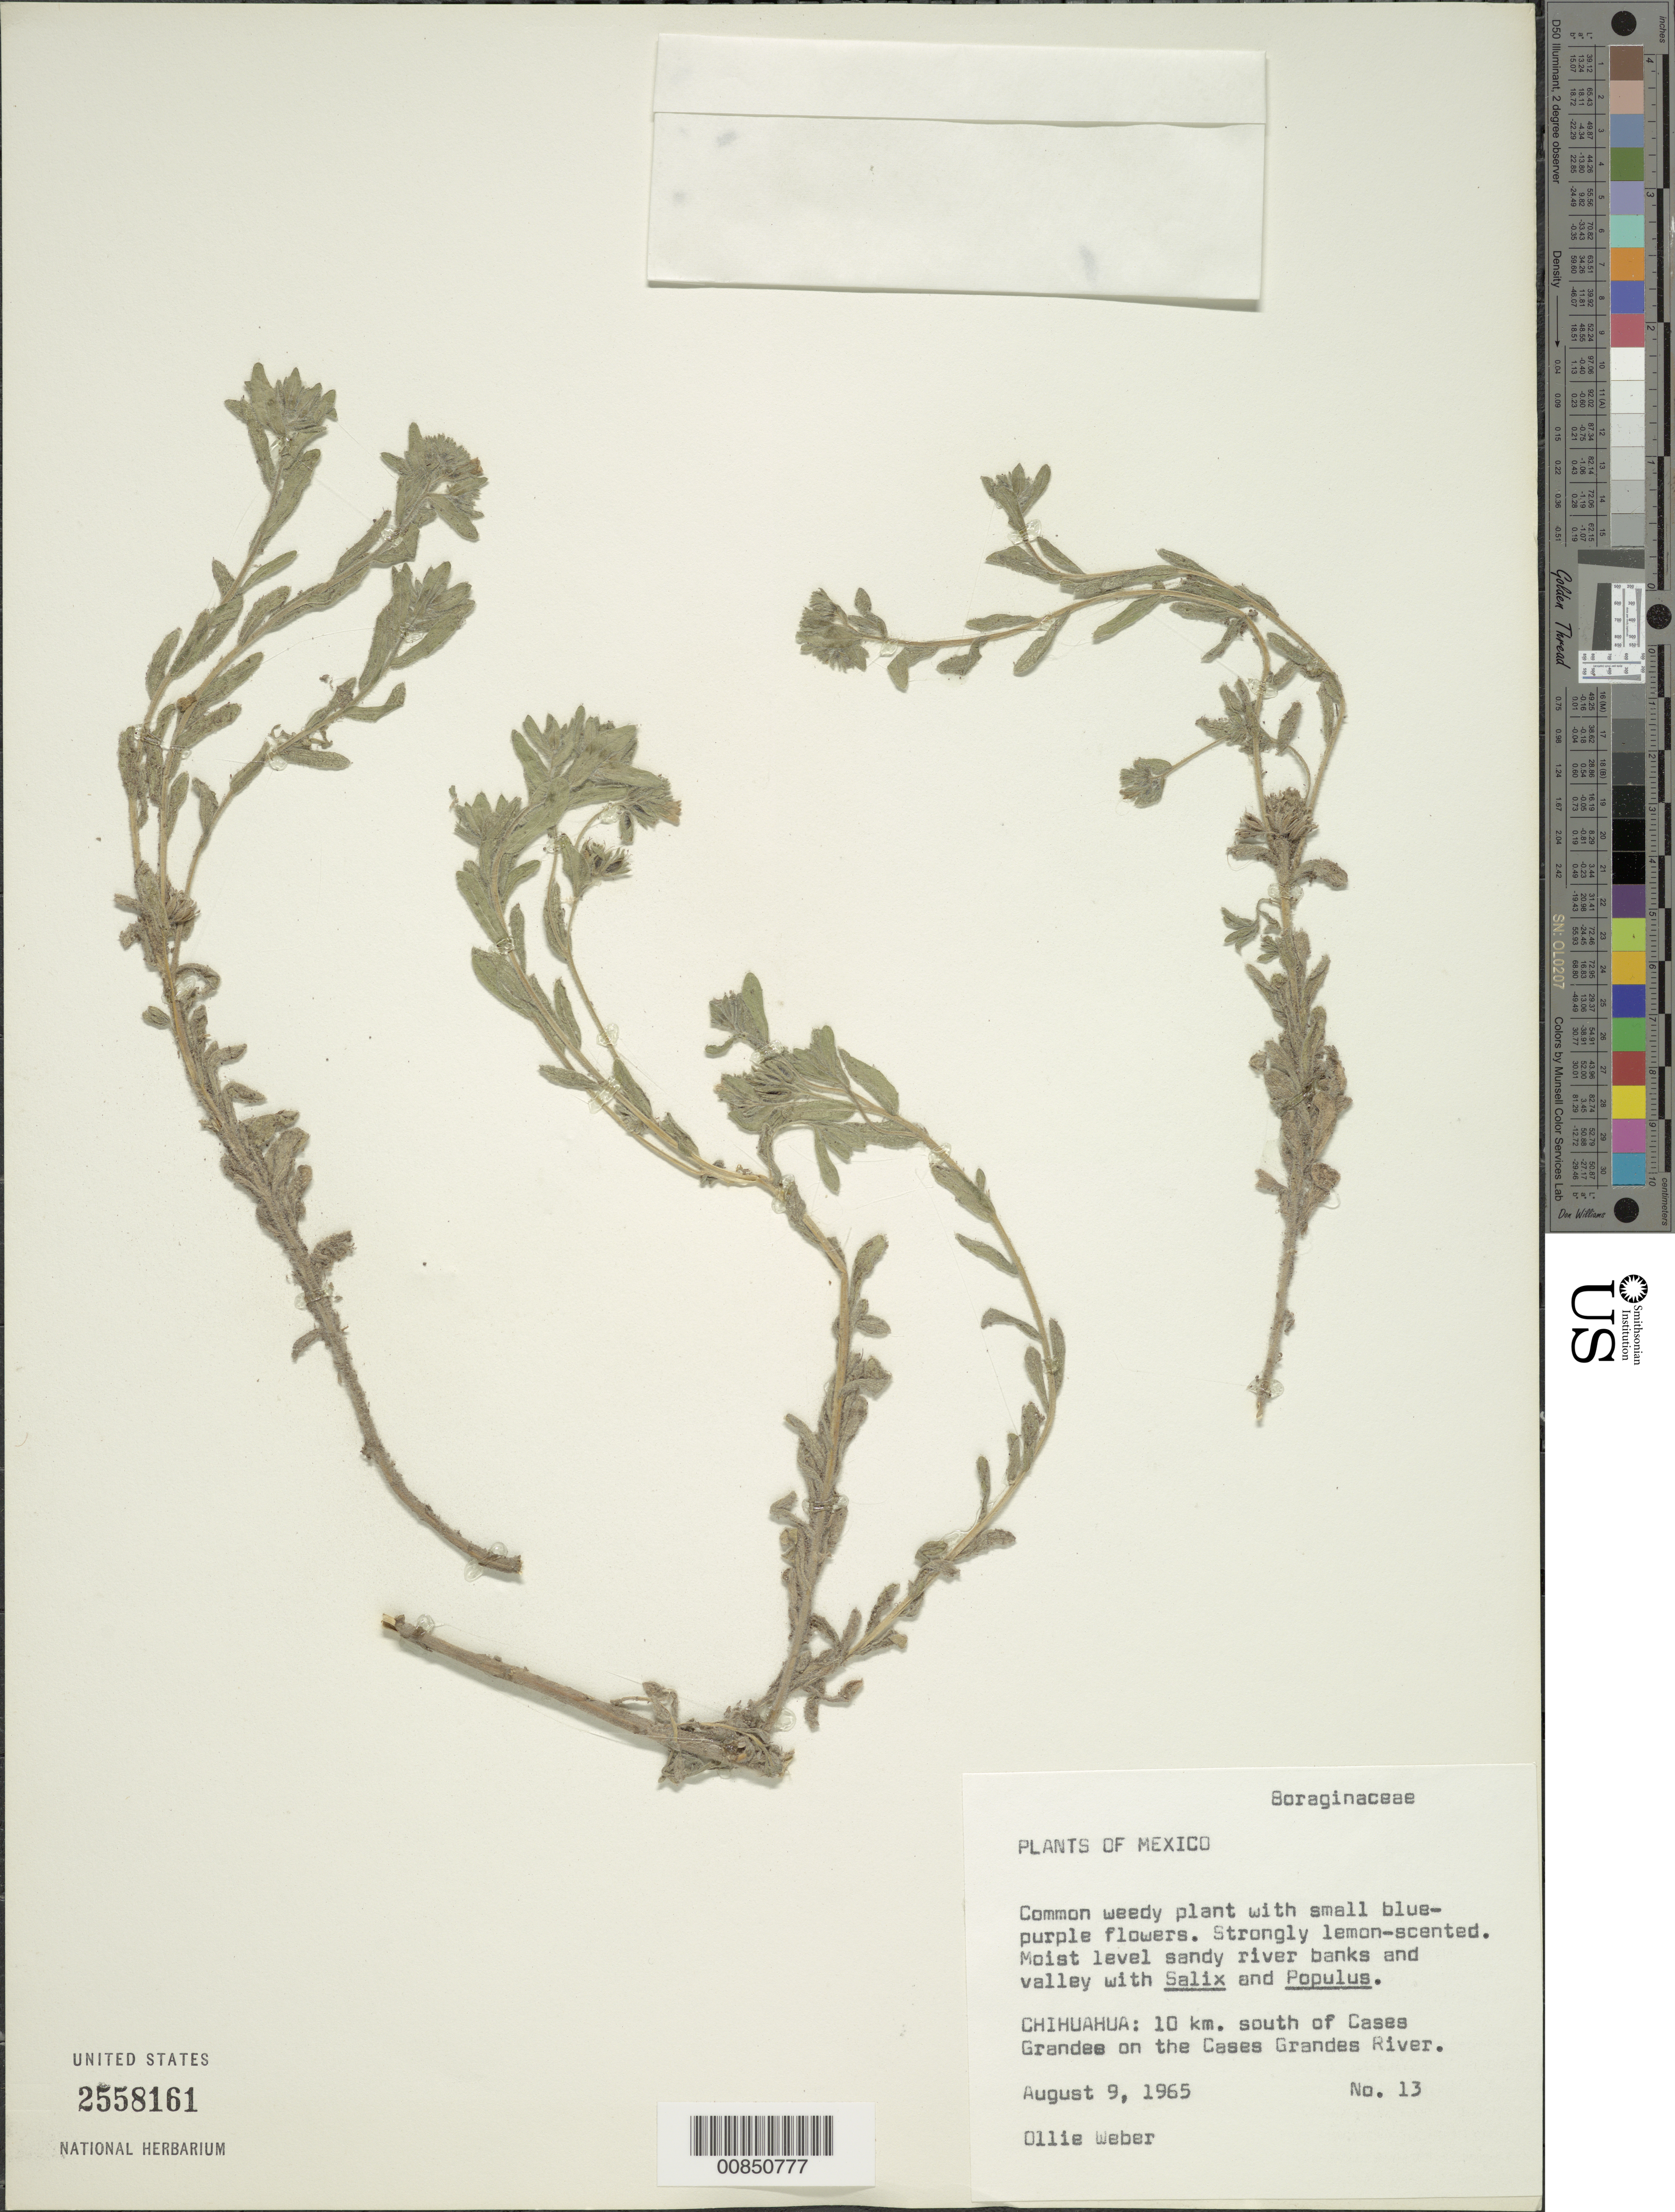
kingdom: Plantae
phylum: Tracheophyta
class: Magnoliopsida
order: Boraginales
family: Boraginaceae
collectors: O. Weber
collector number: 13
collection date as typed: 09 Aug 1965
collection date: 1965-08-09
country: Mexico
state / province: Chihuahua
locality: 10 km. south of Casas Grandes on the Casas Grandes River.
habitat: Moist level sandy river banks and valley with Salix and Populus.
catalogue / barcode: US 2558161